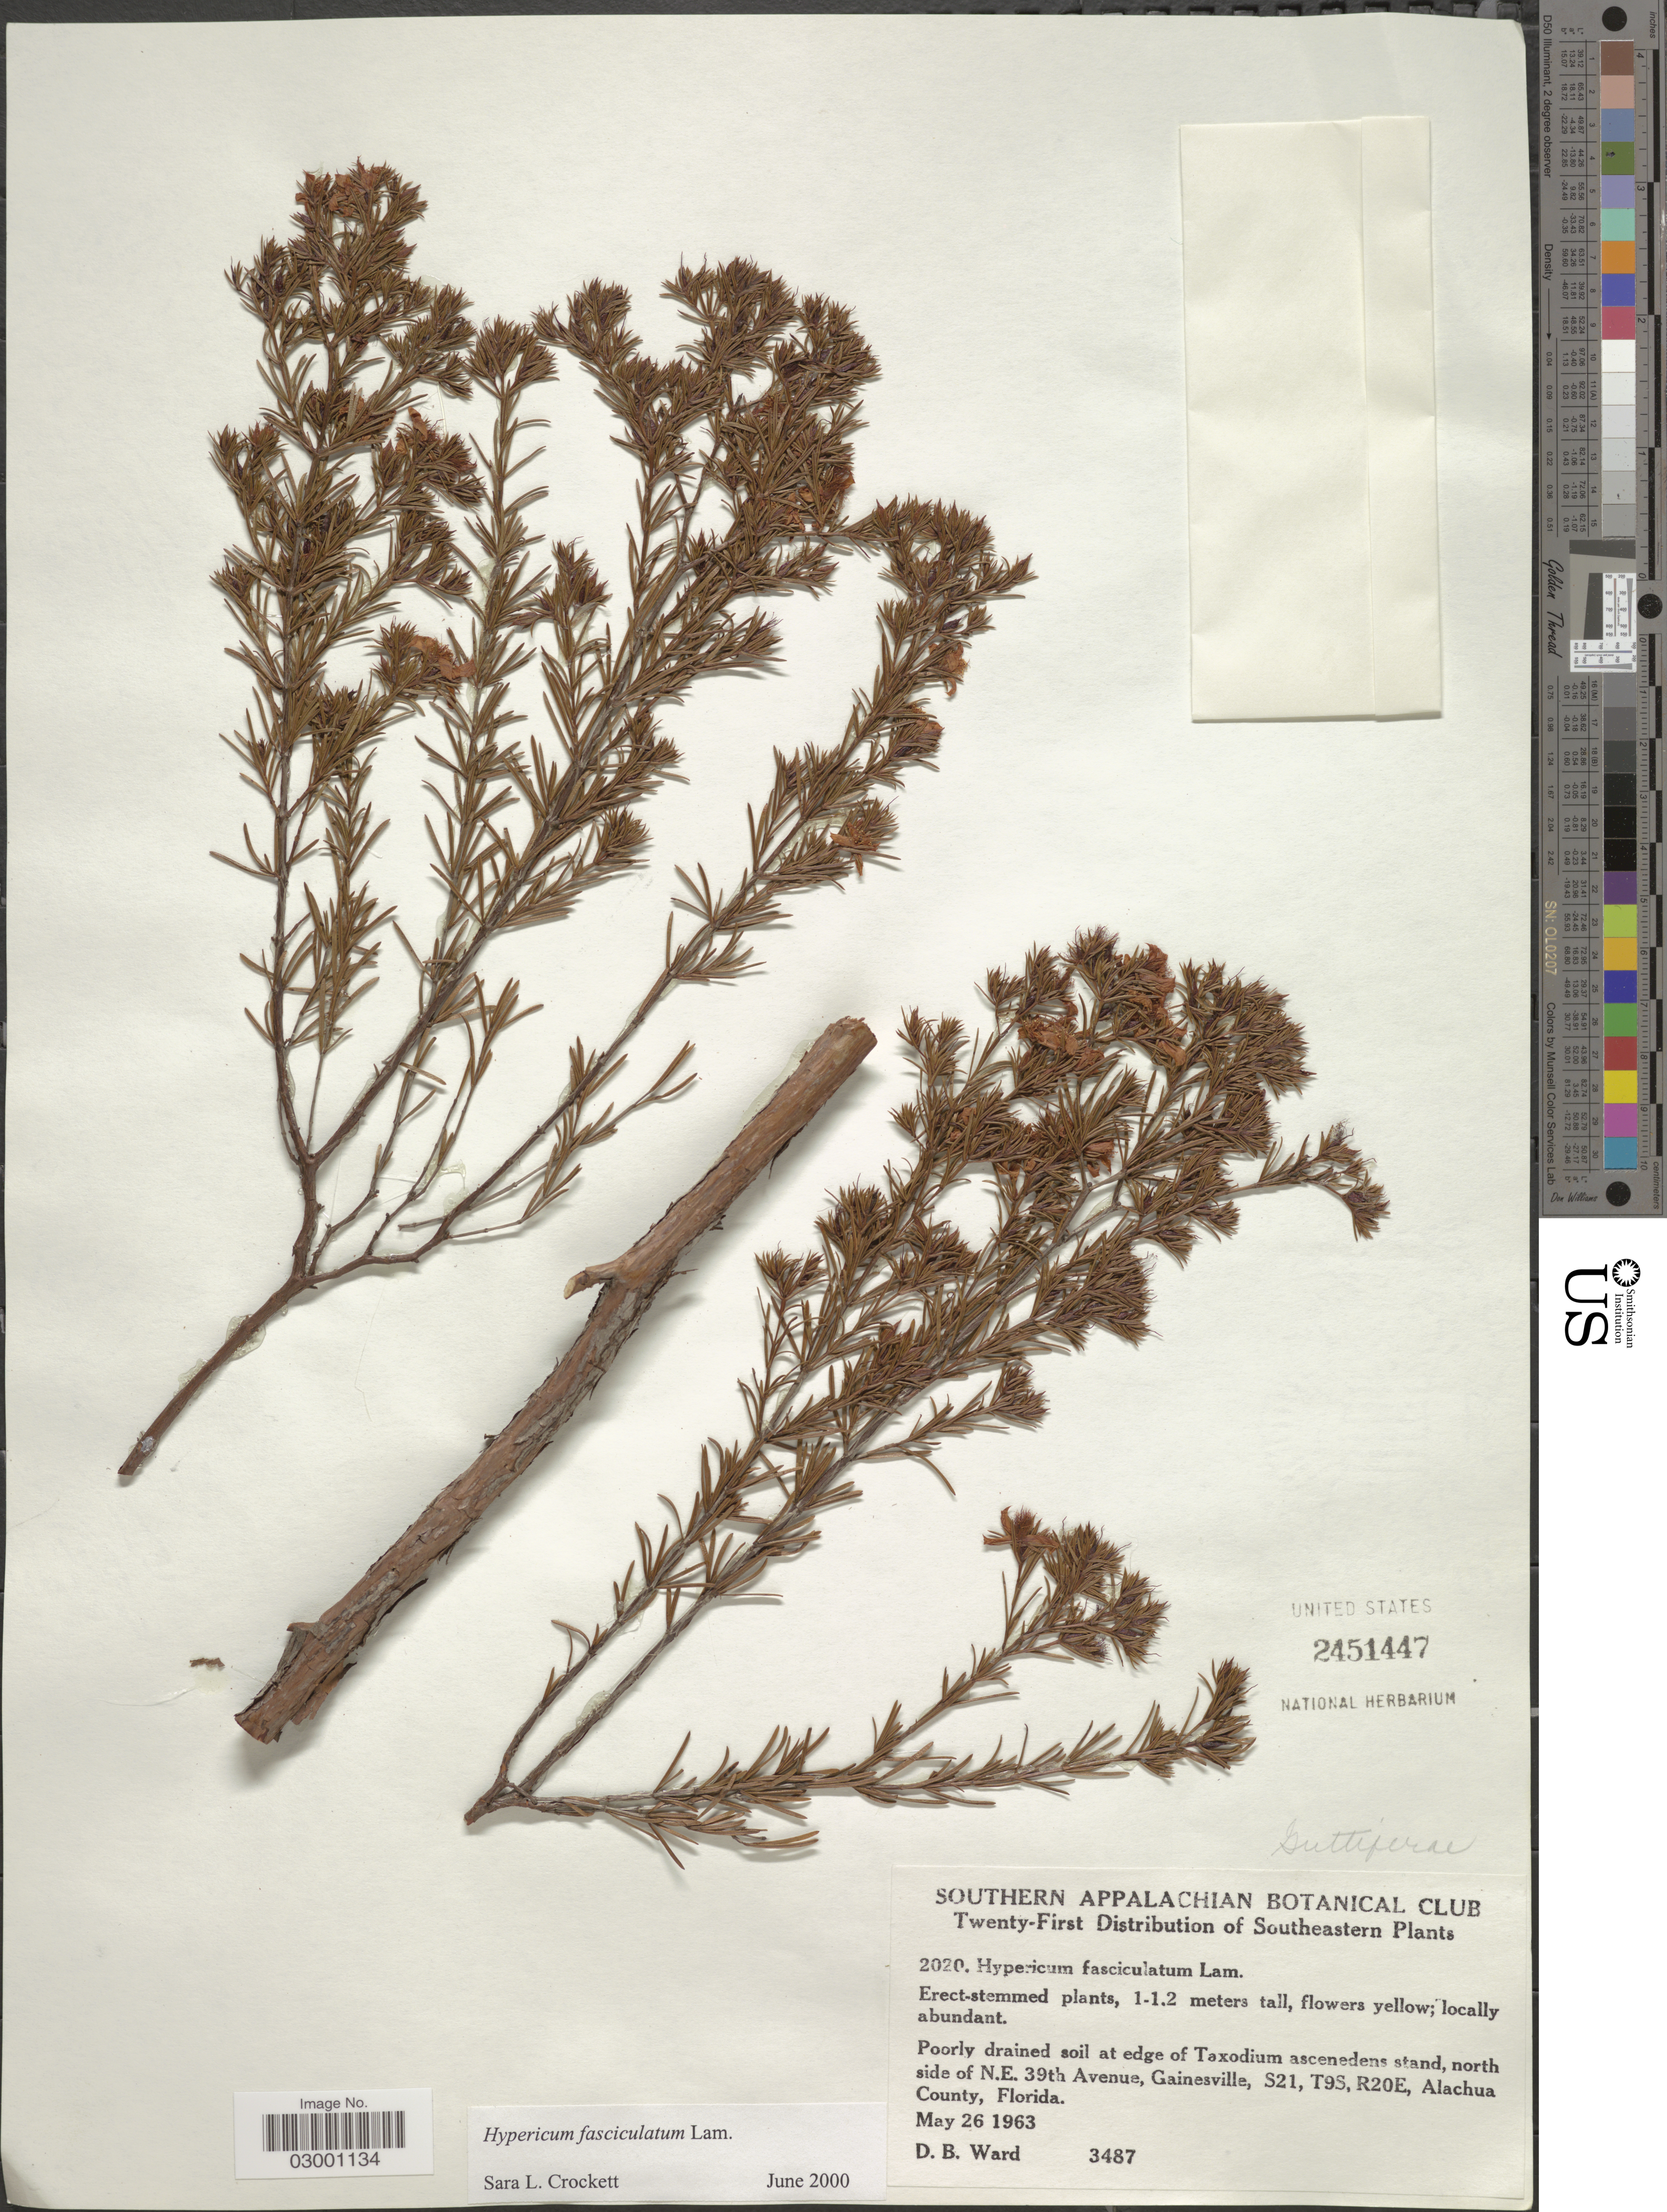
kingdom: Plantae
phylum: Tracheophyta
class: Magnoliopsida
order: Malpighiales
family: Hypericaceae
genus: Hypericum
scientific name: Hypericum fasciculatum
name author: Lam.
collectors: D. B. Ward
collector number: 3487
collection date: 1963-05-26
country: United States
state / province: Florida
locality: Southeastern, north side of N.E. 39th Avenue, Gainesville, S21, T9S, R20E, Alachua County.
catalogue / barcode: US 2451447